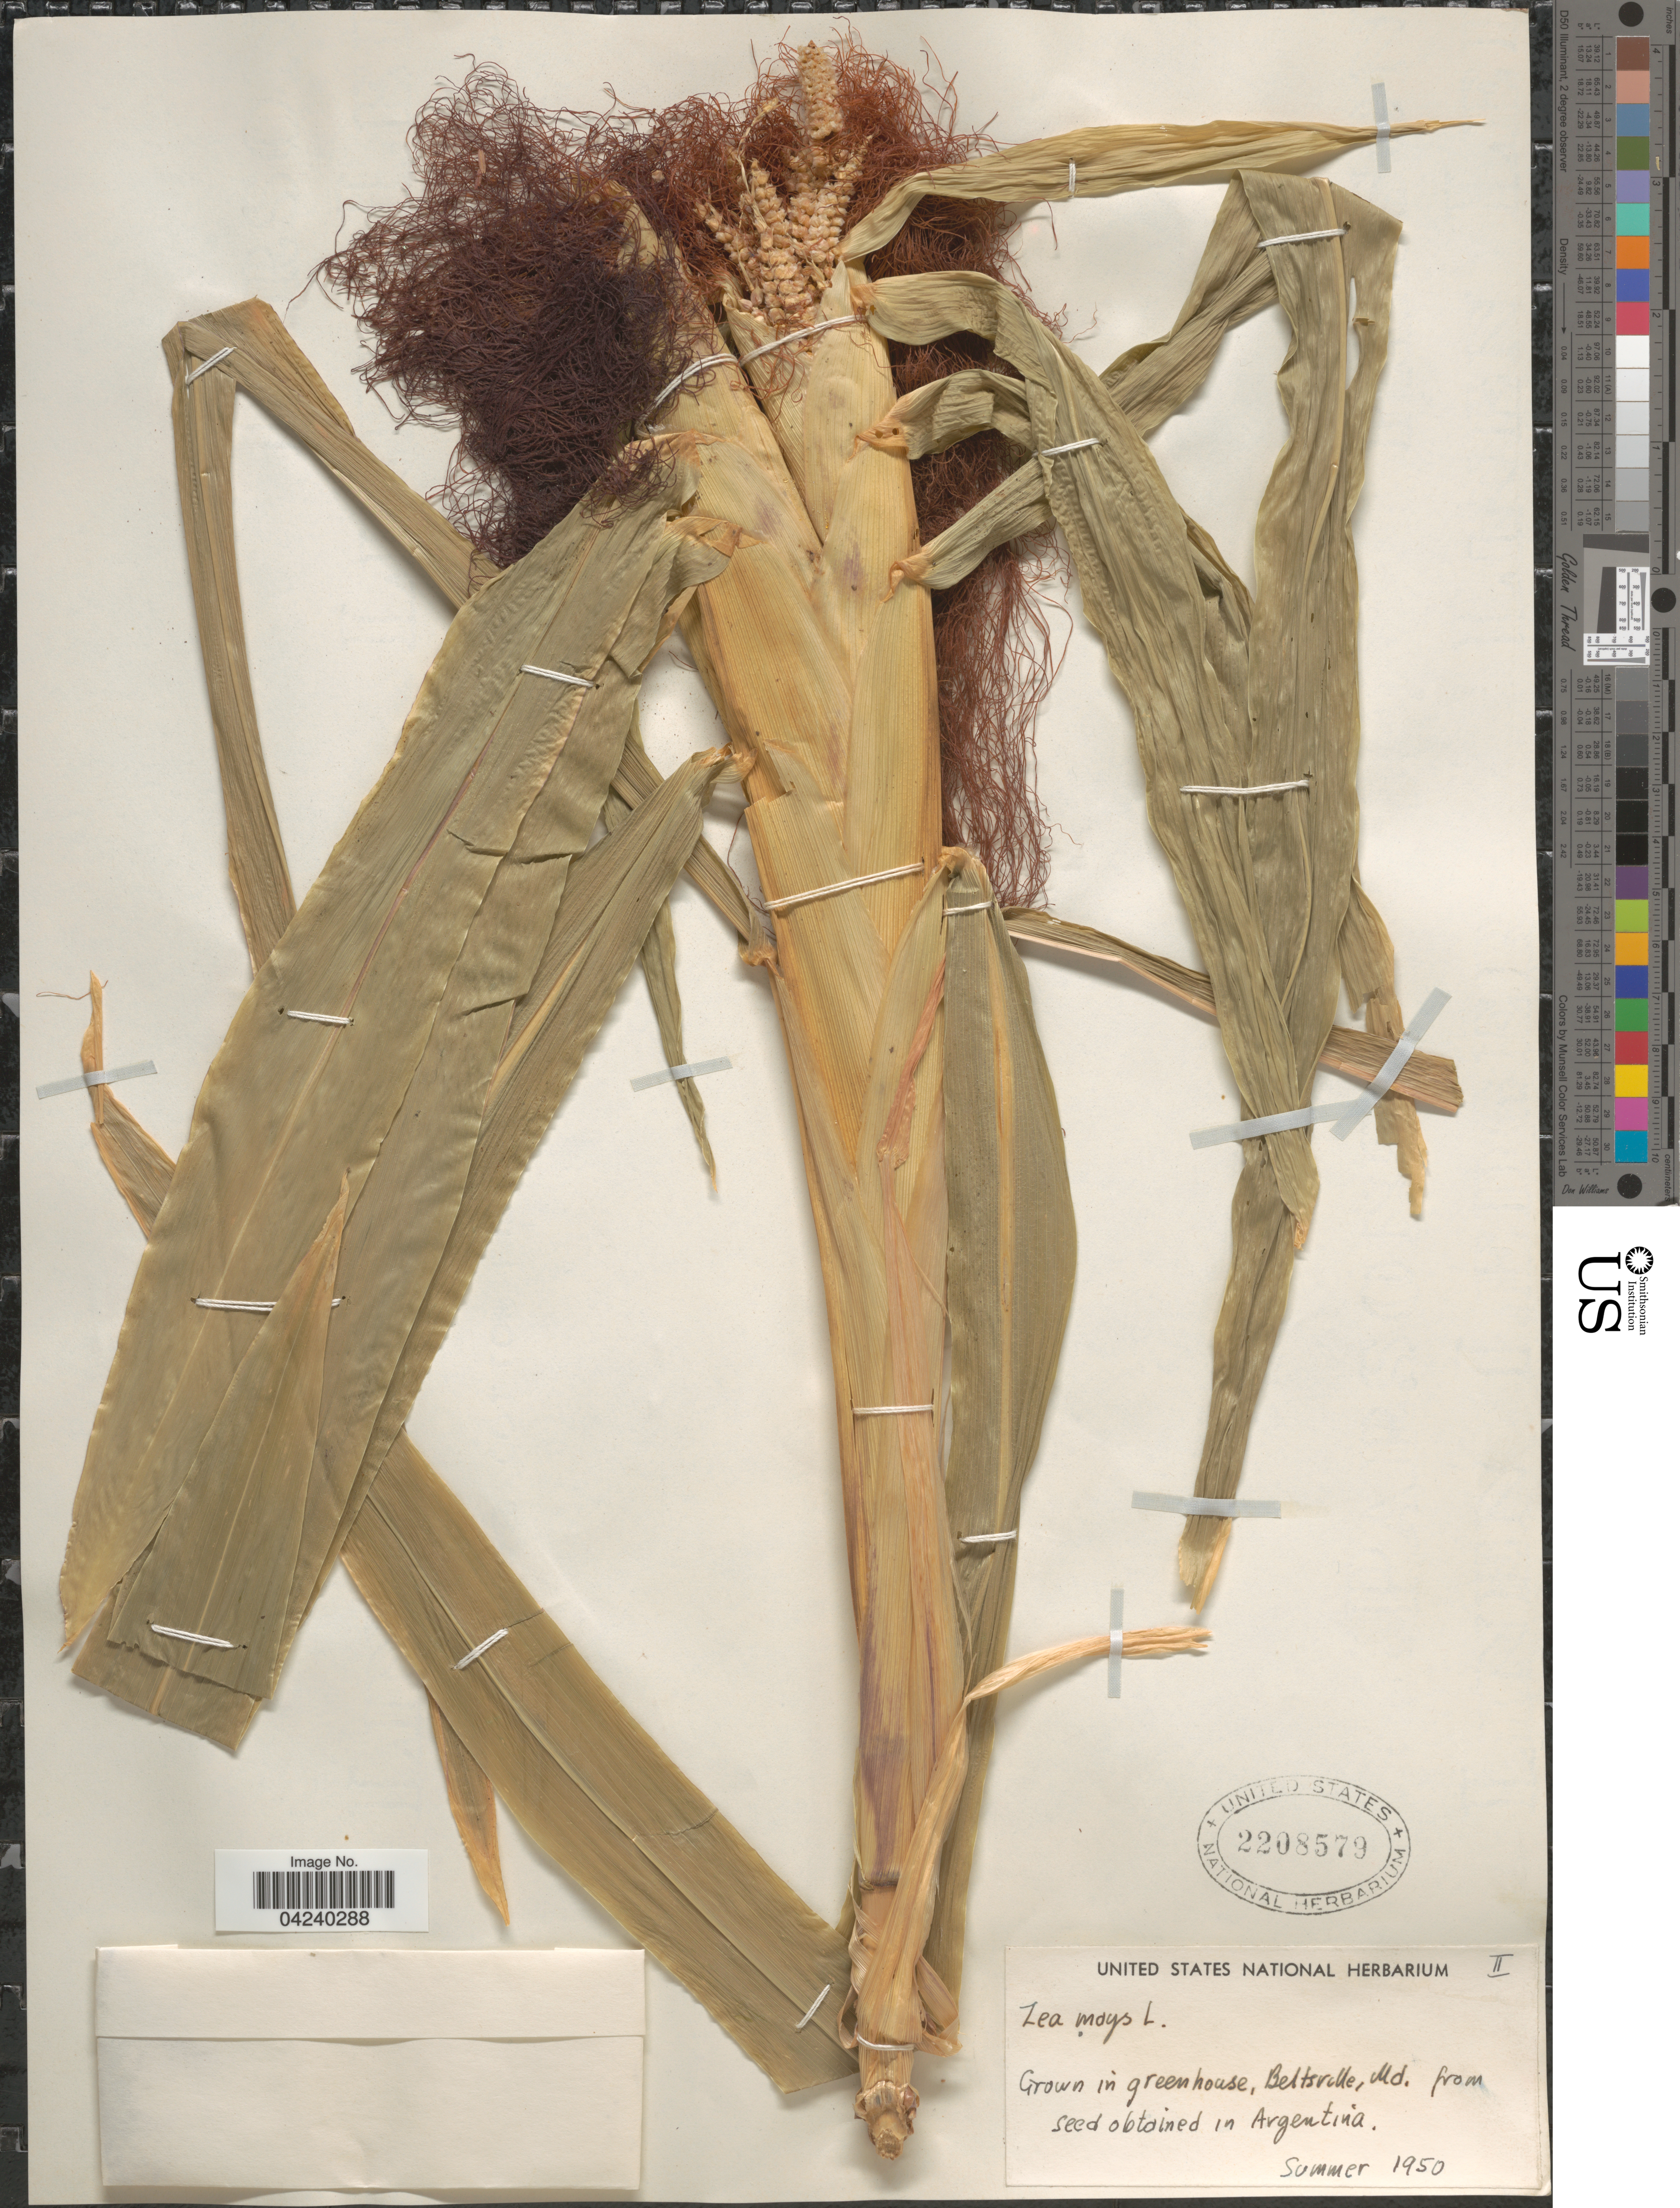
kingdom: Plantae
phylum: Tracheophyta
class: Liliopsida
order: Poales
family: Poaceae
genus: Zea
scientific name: Zea mays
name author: L.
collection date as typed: Summer 1950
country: United States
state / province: Maryland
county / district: Prince George's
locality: Grown in greenhouse, Beltsville.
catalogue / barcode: US 2208579